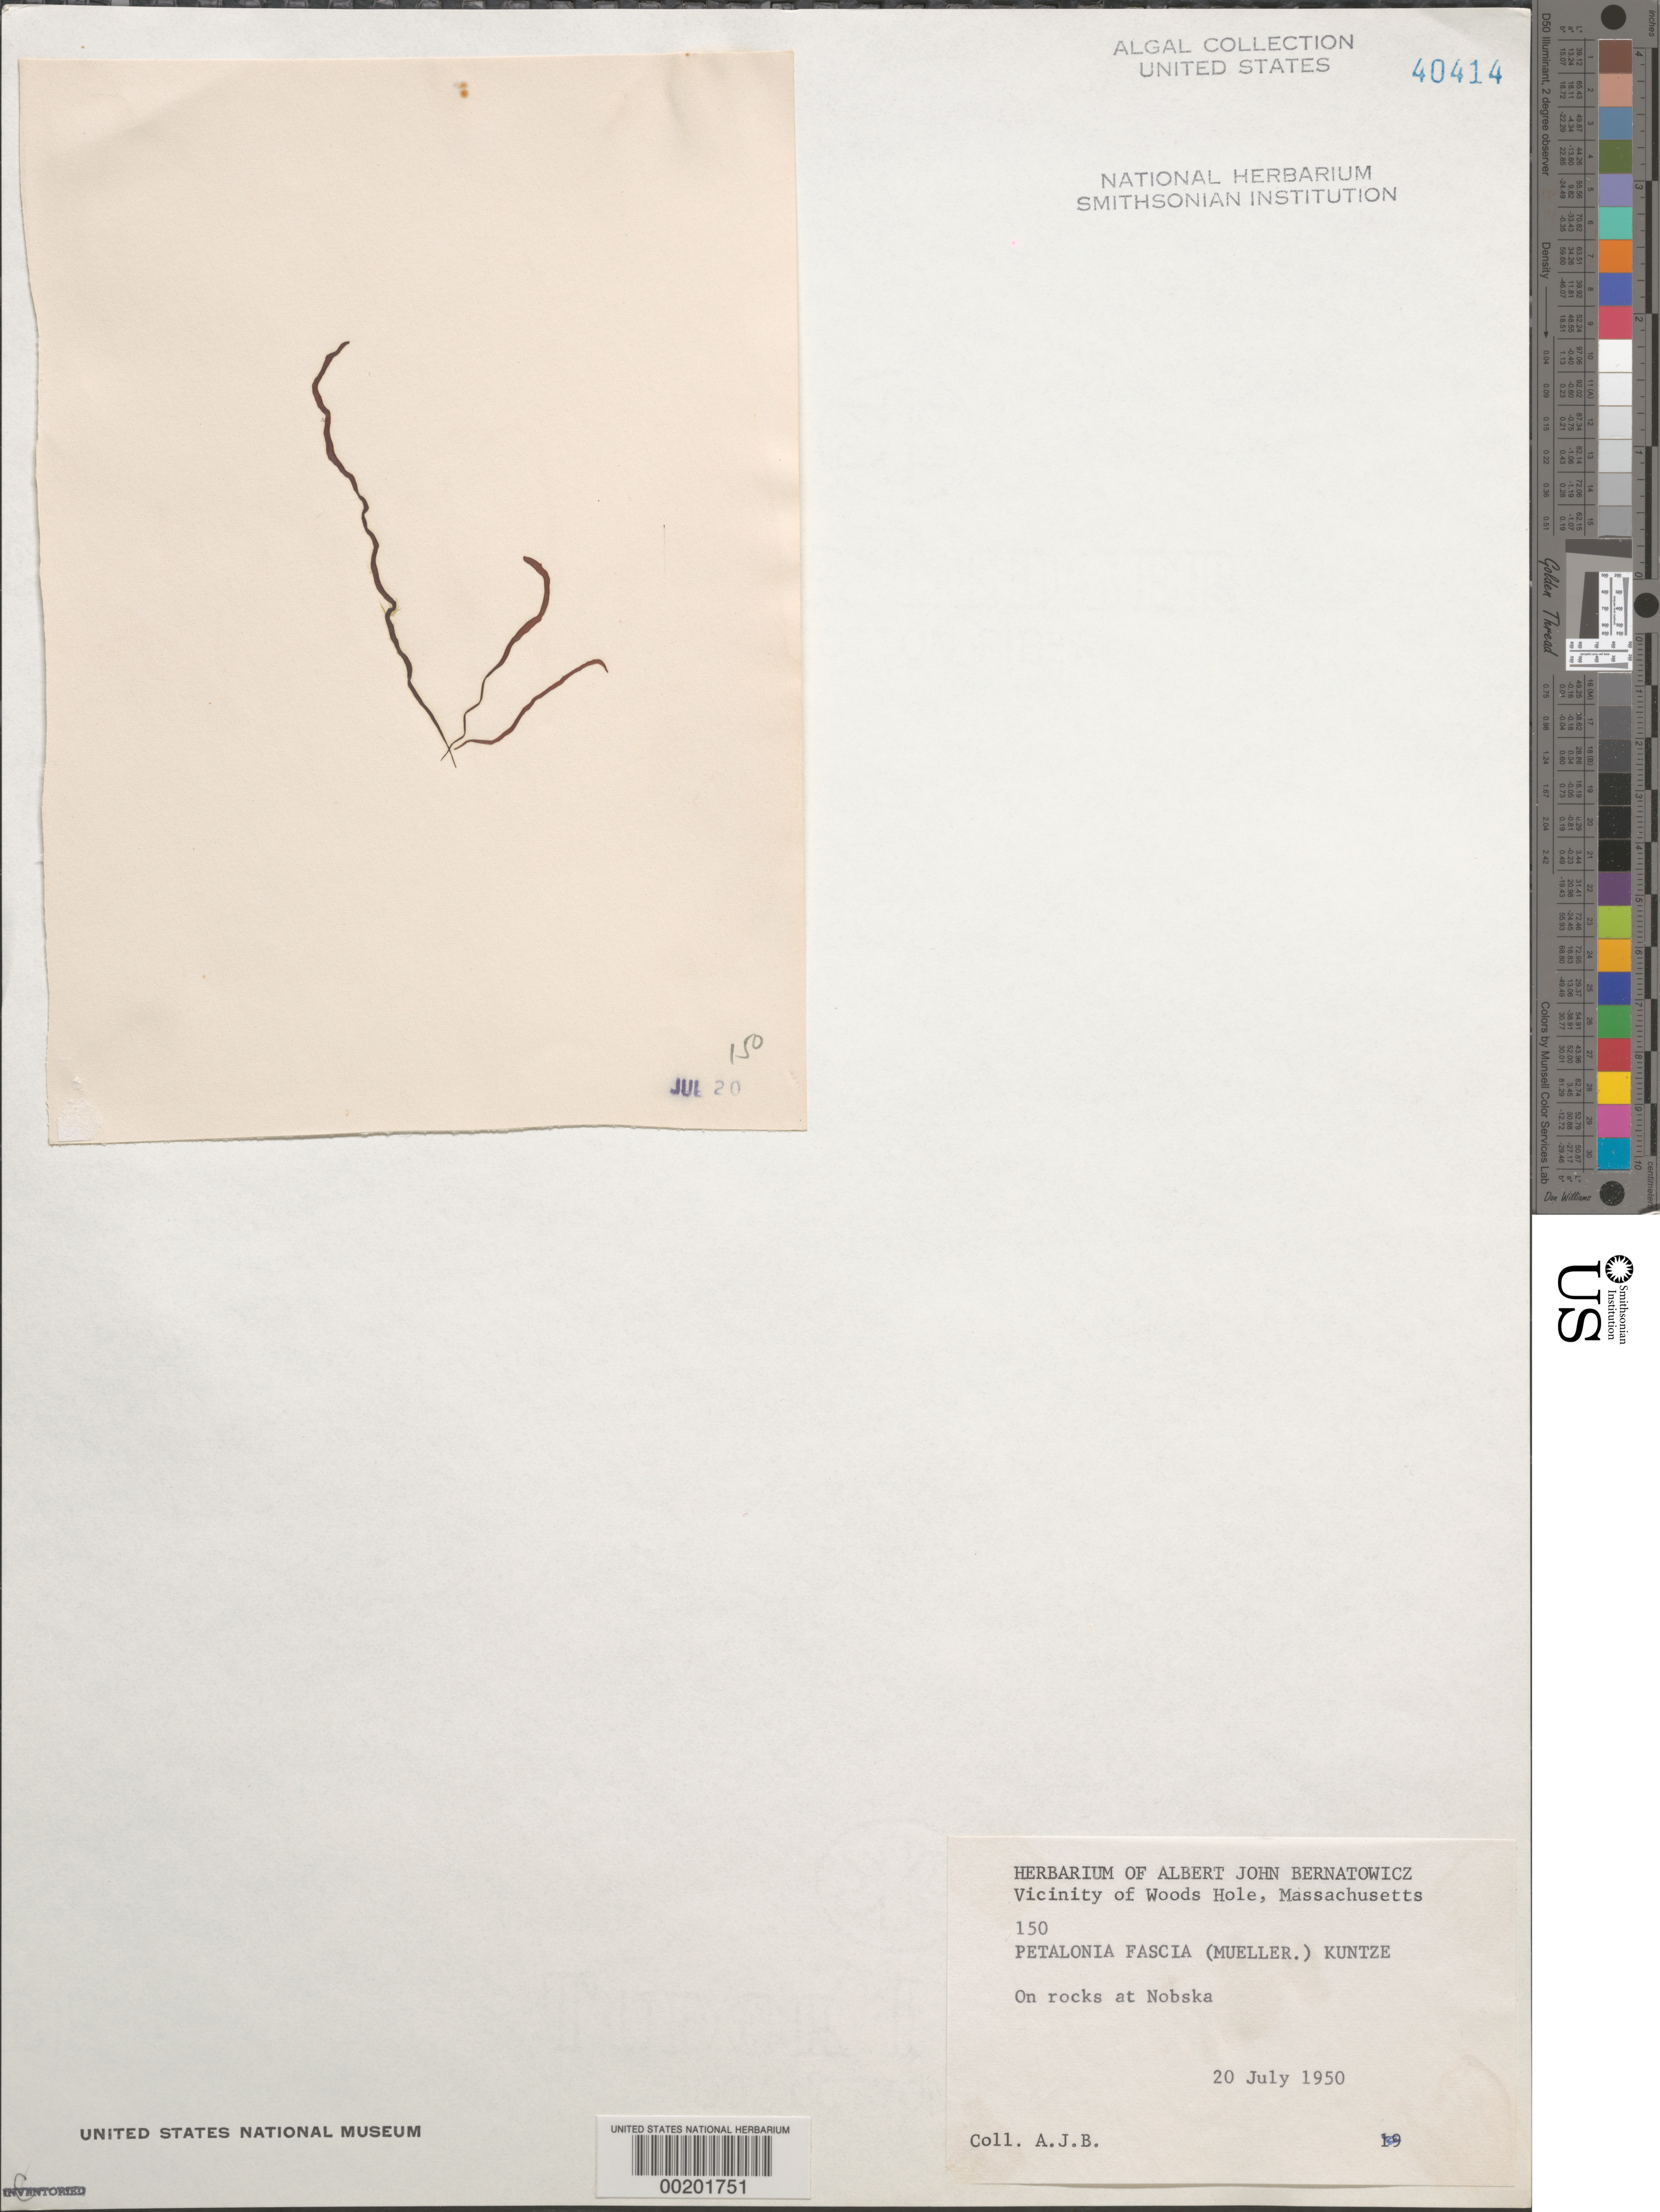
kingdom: Chromista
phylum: Ochrophyta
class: Phaeophyceae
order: Scytosiphonales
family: Scytosiphonaceae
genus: Petalonia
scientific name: Petalonia fascia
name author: (O.F. Müller) Kuntze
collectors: A. Bernatowicz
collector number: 150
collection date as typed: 20 Jul 1950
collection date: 1950-07-20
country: United States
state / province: Massachusetts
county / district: Barnstable County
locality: Woods Hole, Nobska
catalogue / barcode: US 40414